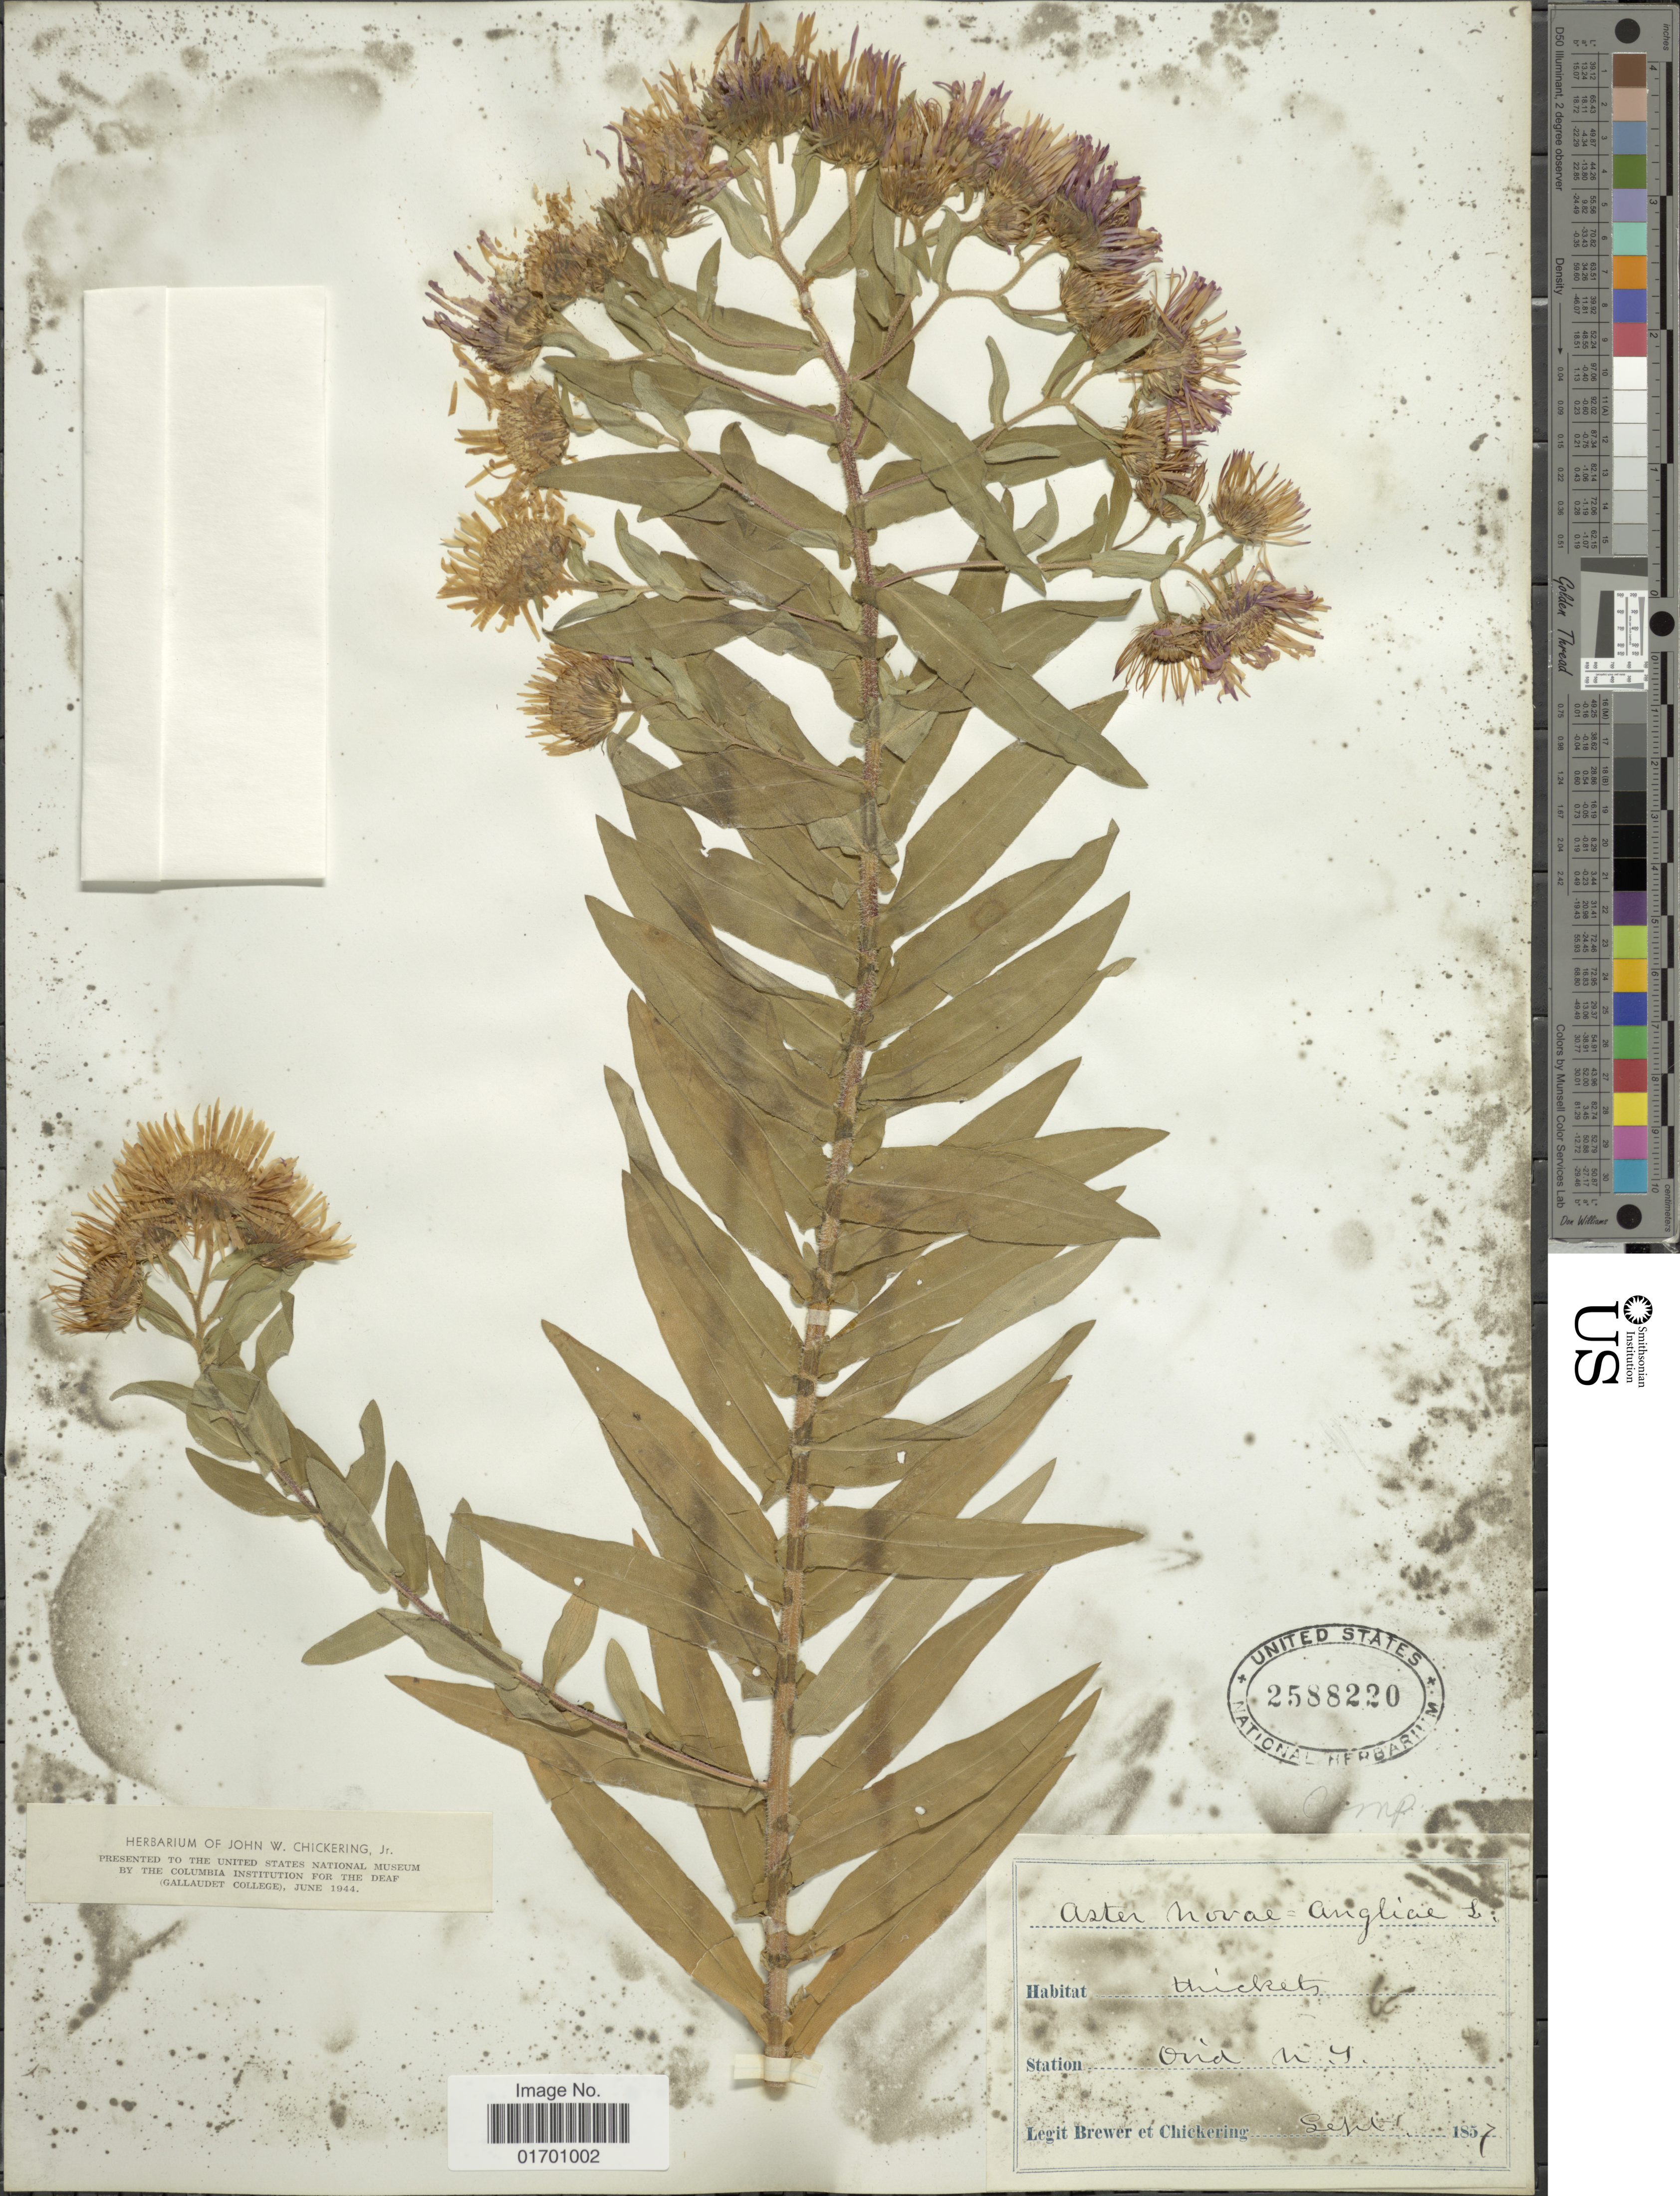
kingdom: Plantae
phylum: Tracheophyta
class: Magnoliopsida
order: Asterales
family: Asteraceae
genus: Symphyotrichum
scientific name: Symphyotrichum novae-angliae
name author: (L.) G.L. Nesom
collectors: -. Brewer & J. Chickering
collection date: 1857-09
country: United States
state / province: New York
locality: Ovid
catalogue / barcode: US 2588220